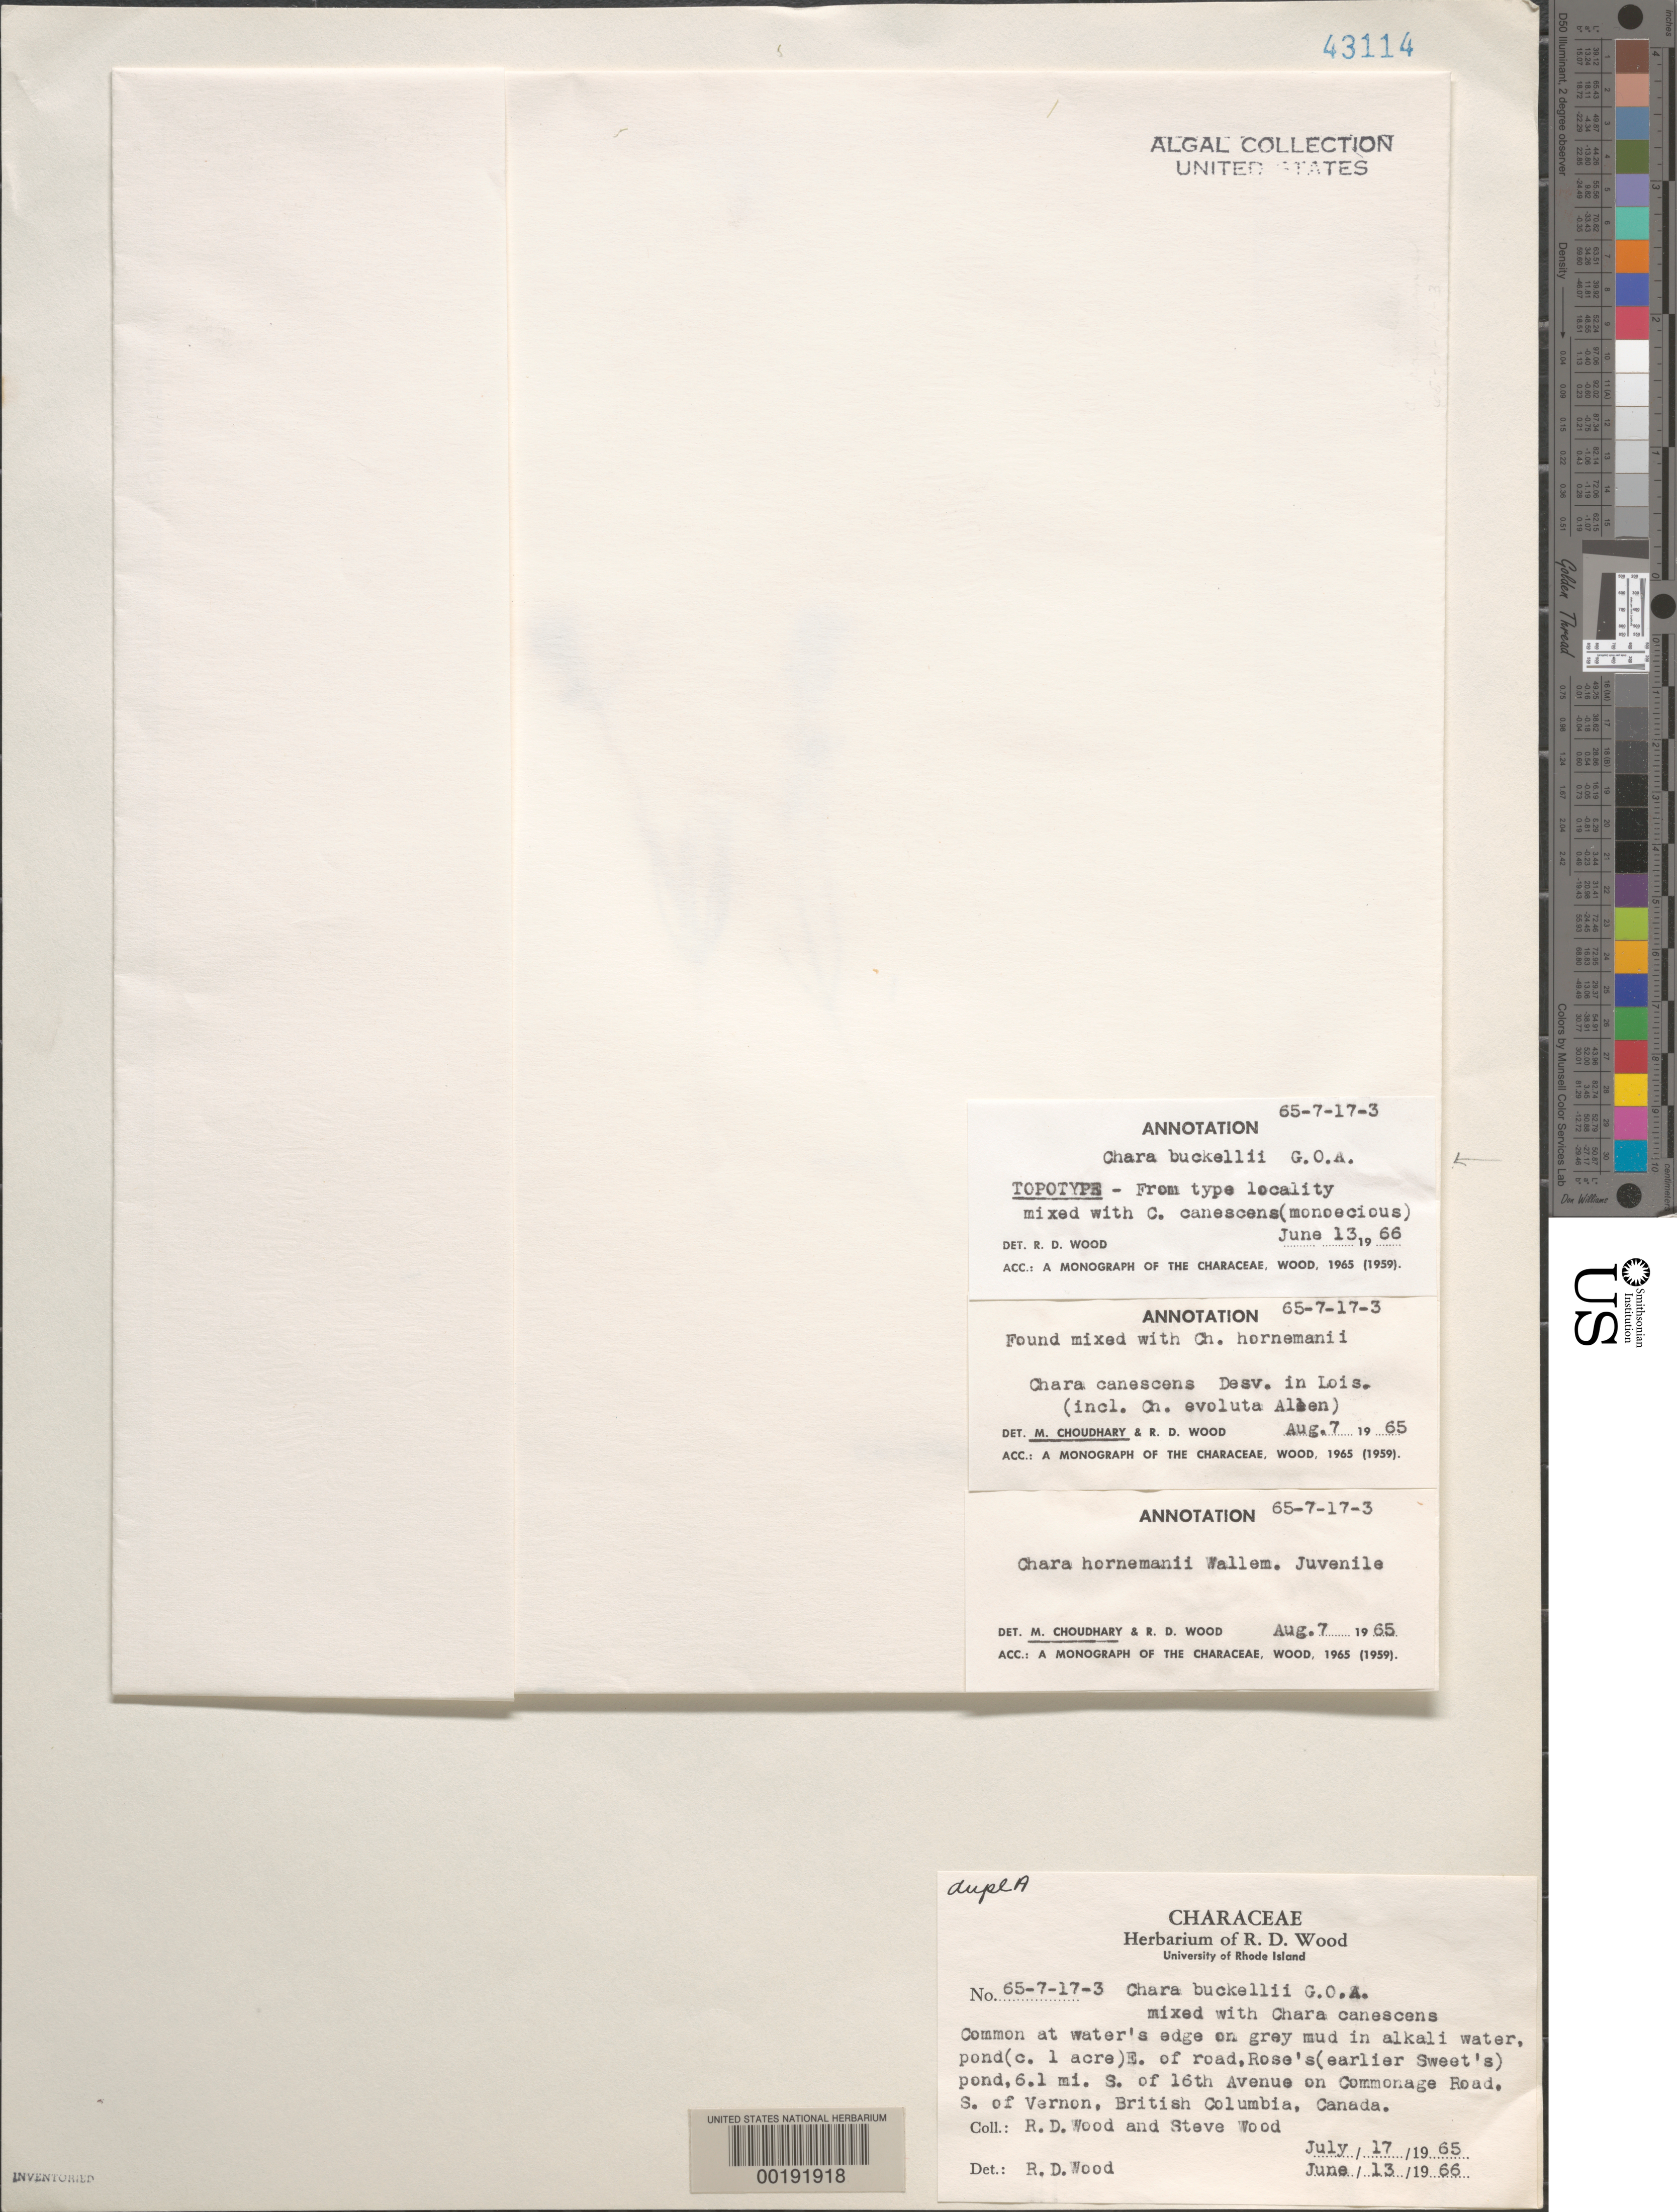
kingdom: Plantae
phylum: Charophyta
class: Charophyceae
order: Charales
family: Characeae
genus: Chara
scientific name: Chara buckellii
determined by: Wood, R. D.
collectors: R. Wood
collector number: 65-7-17-3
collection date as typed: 17 Jul 1965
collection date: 1965-07-17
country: Canada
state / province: British Columbia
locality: Roses Pond (Sweets Pond), 6.1 miles south of 16th Avenue on Commonage Road, south of Vernon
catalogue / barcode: US 43114